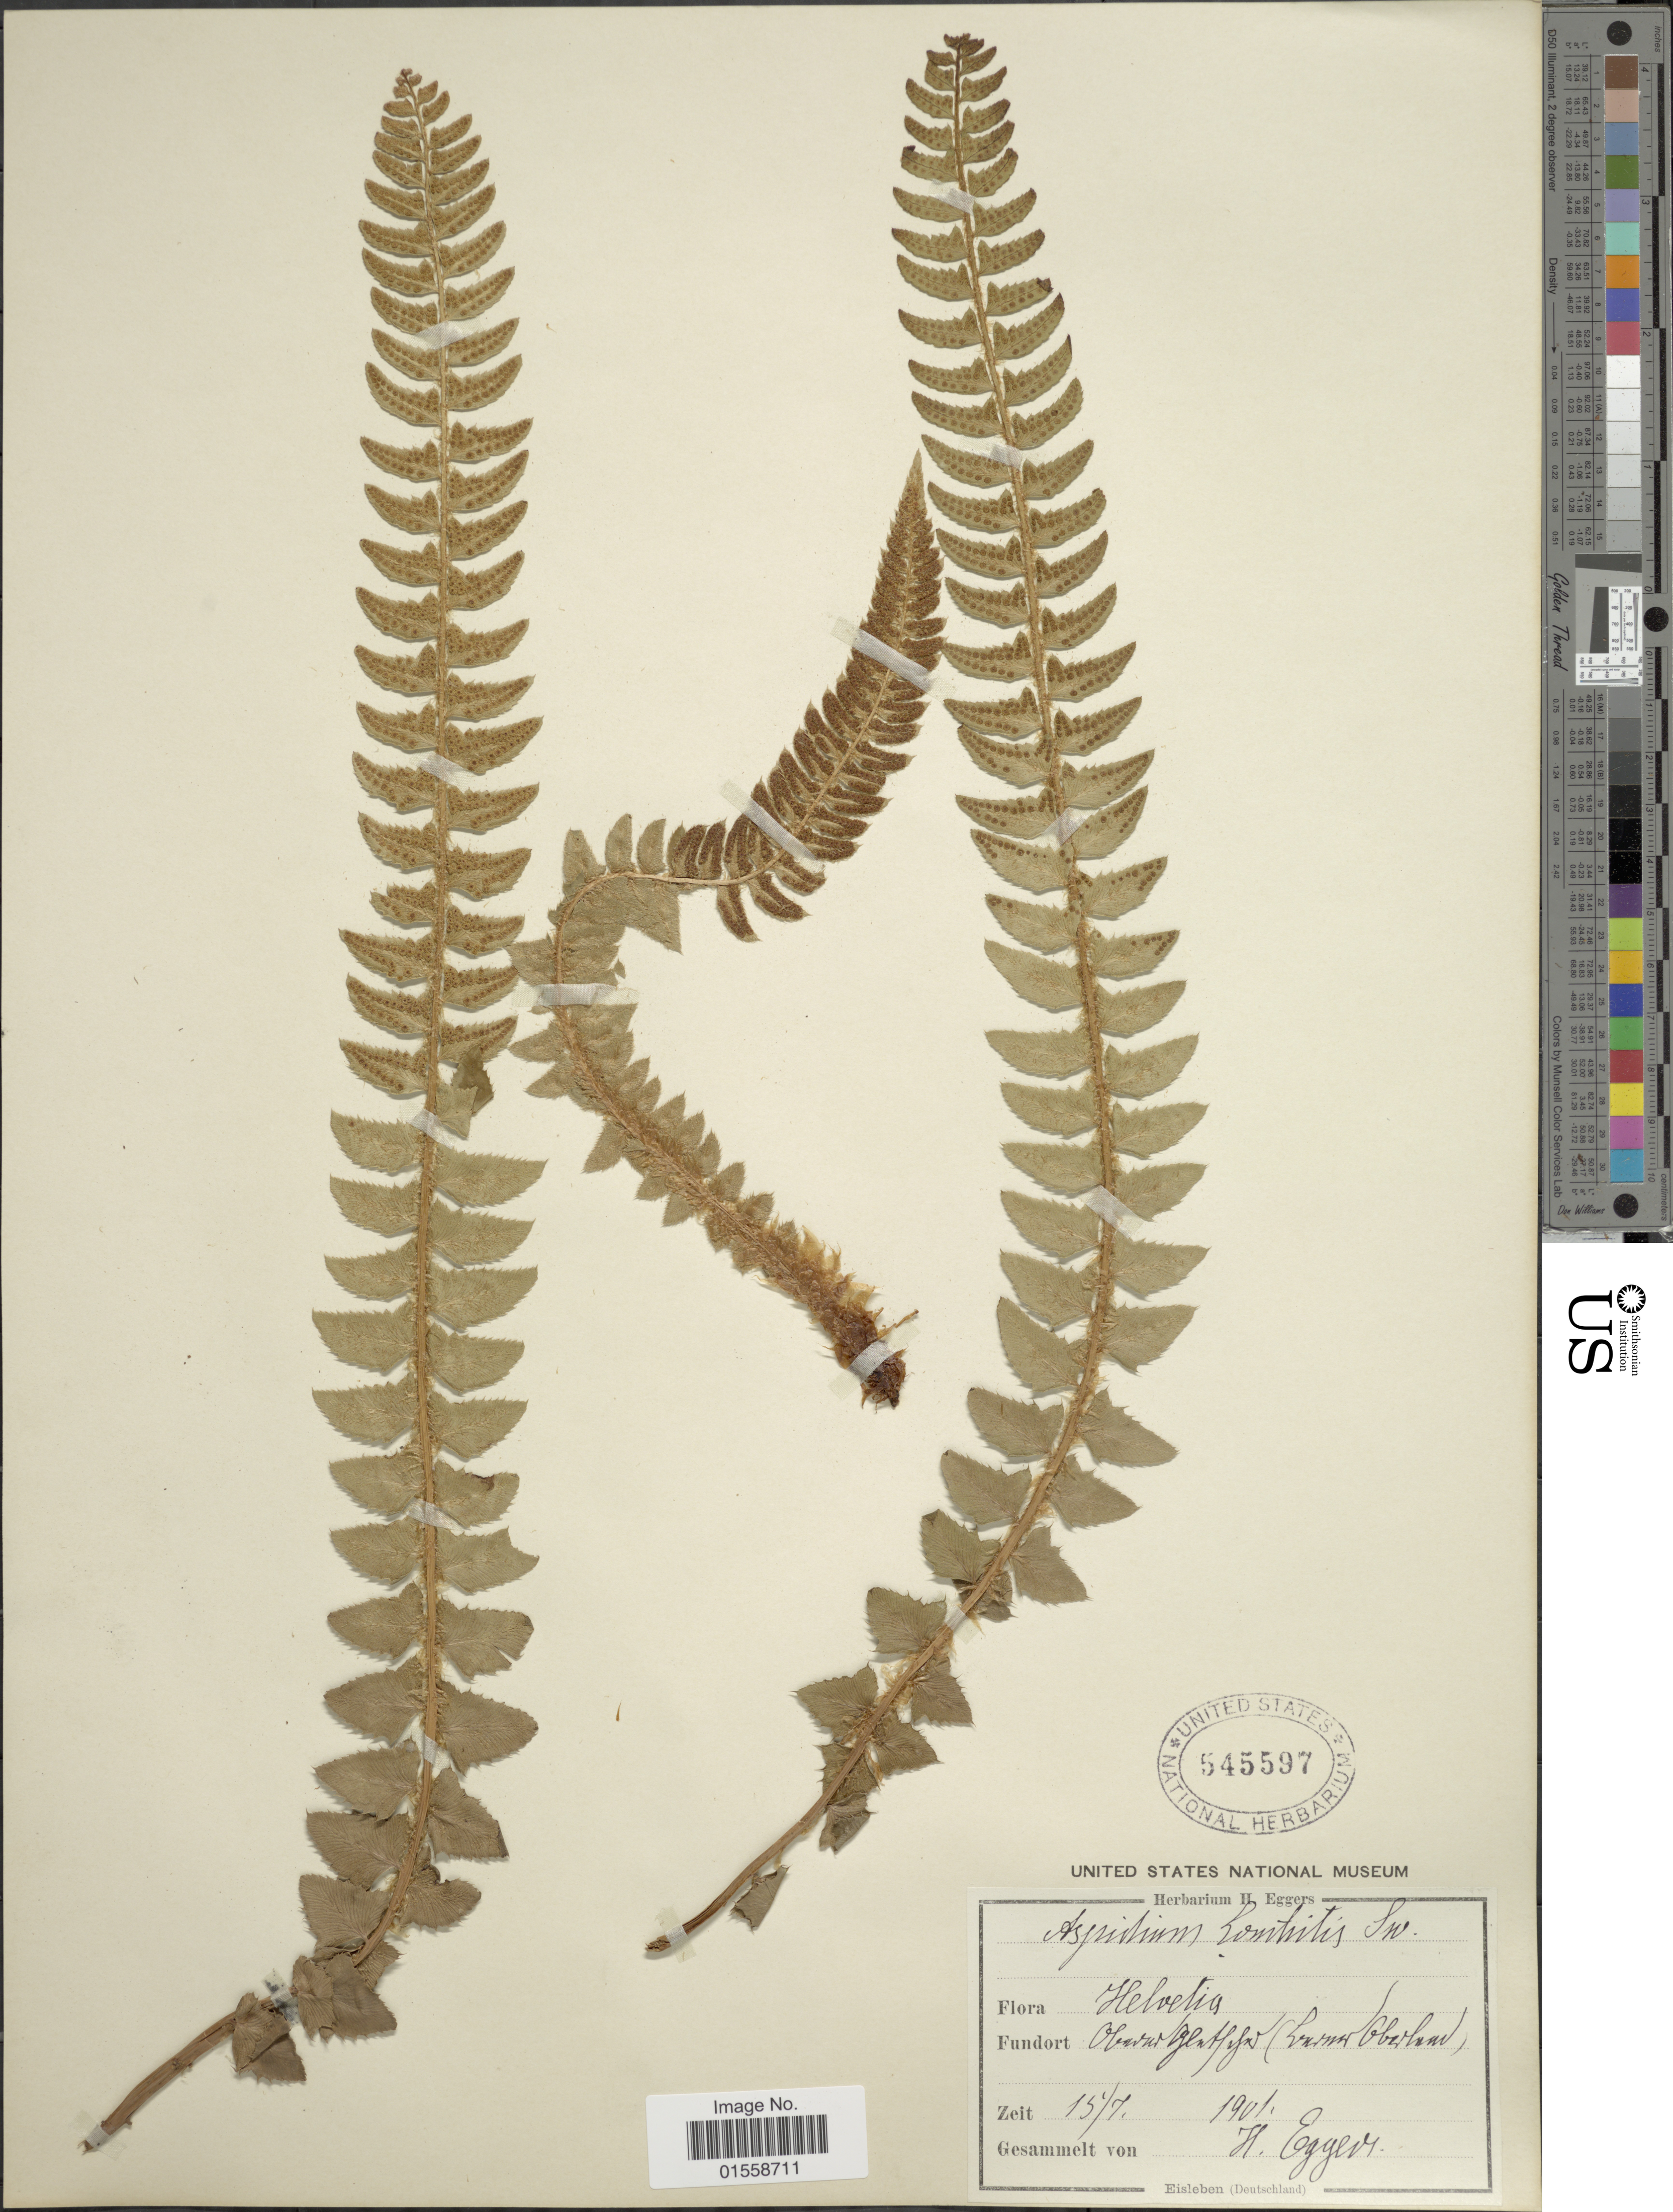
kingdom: Plantae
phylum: Tracheophyta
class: Polypodiopsida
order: Polypodiales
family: Dryopteridaceae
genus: Polystichum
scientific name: Polystichum lonchitis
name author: (Roth) L.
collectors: H. F. A. von Eggers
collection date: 1901-07-15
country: Switzerland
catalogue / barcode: US 545597